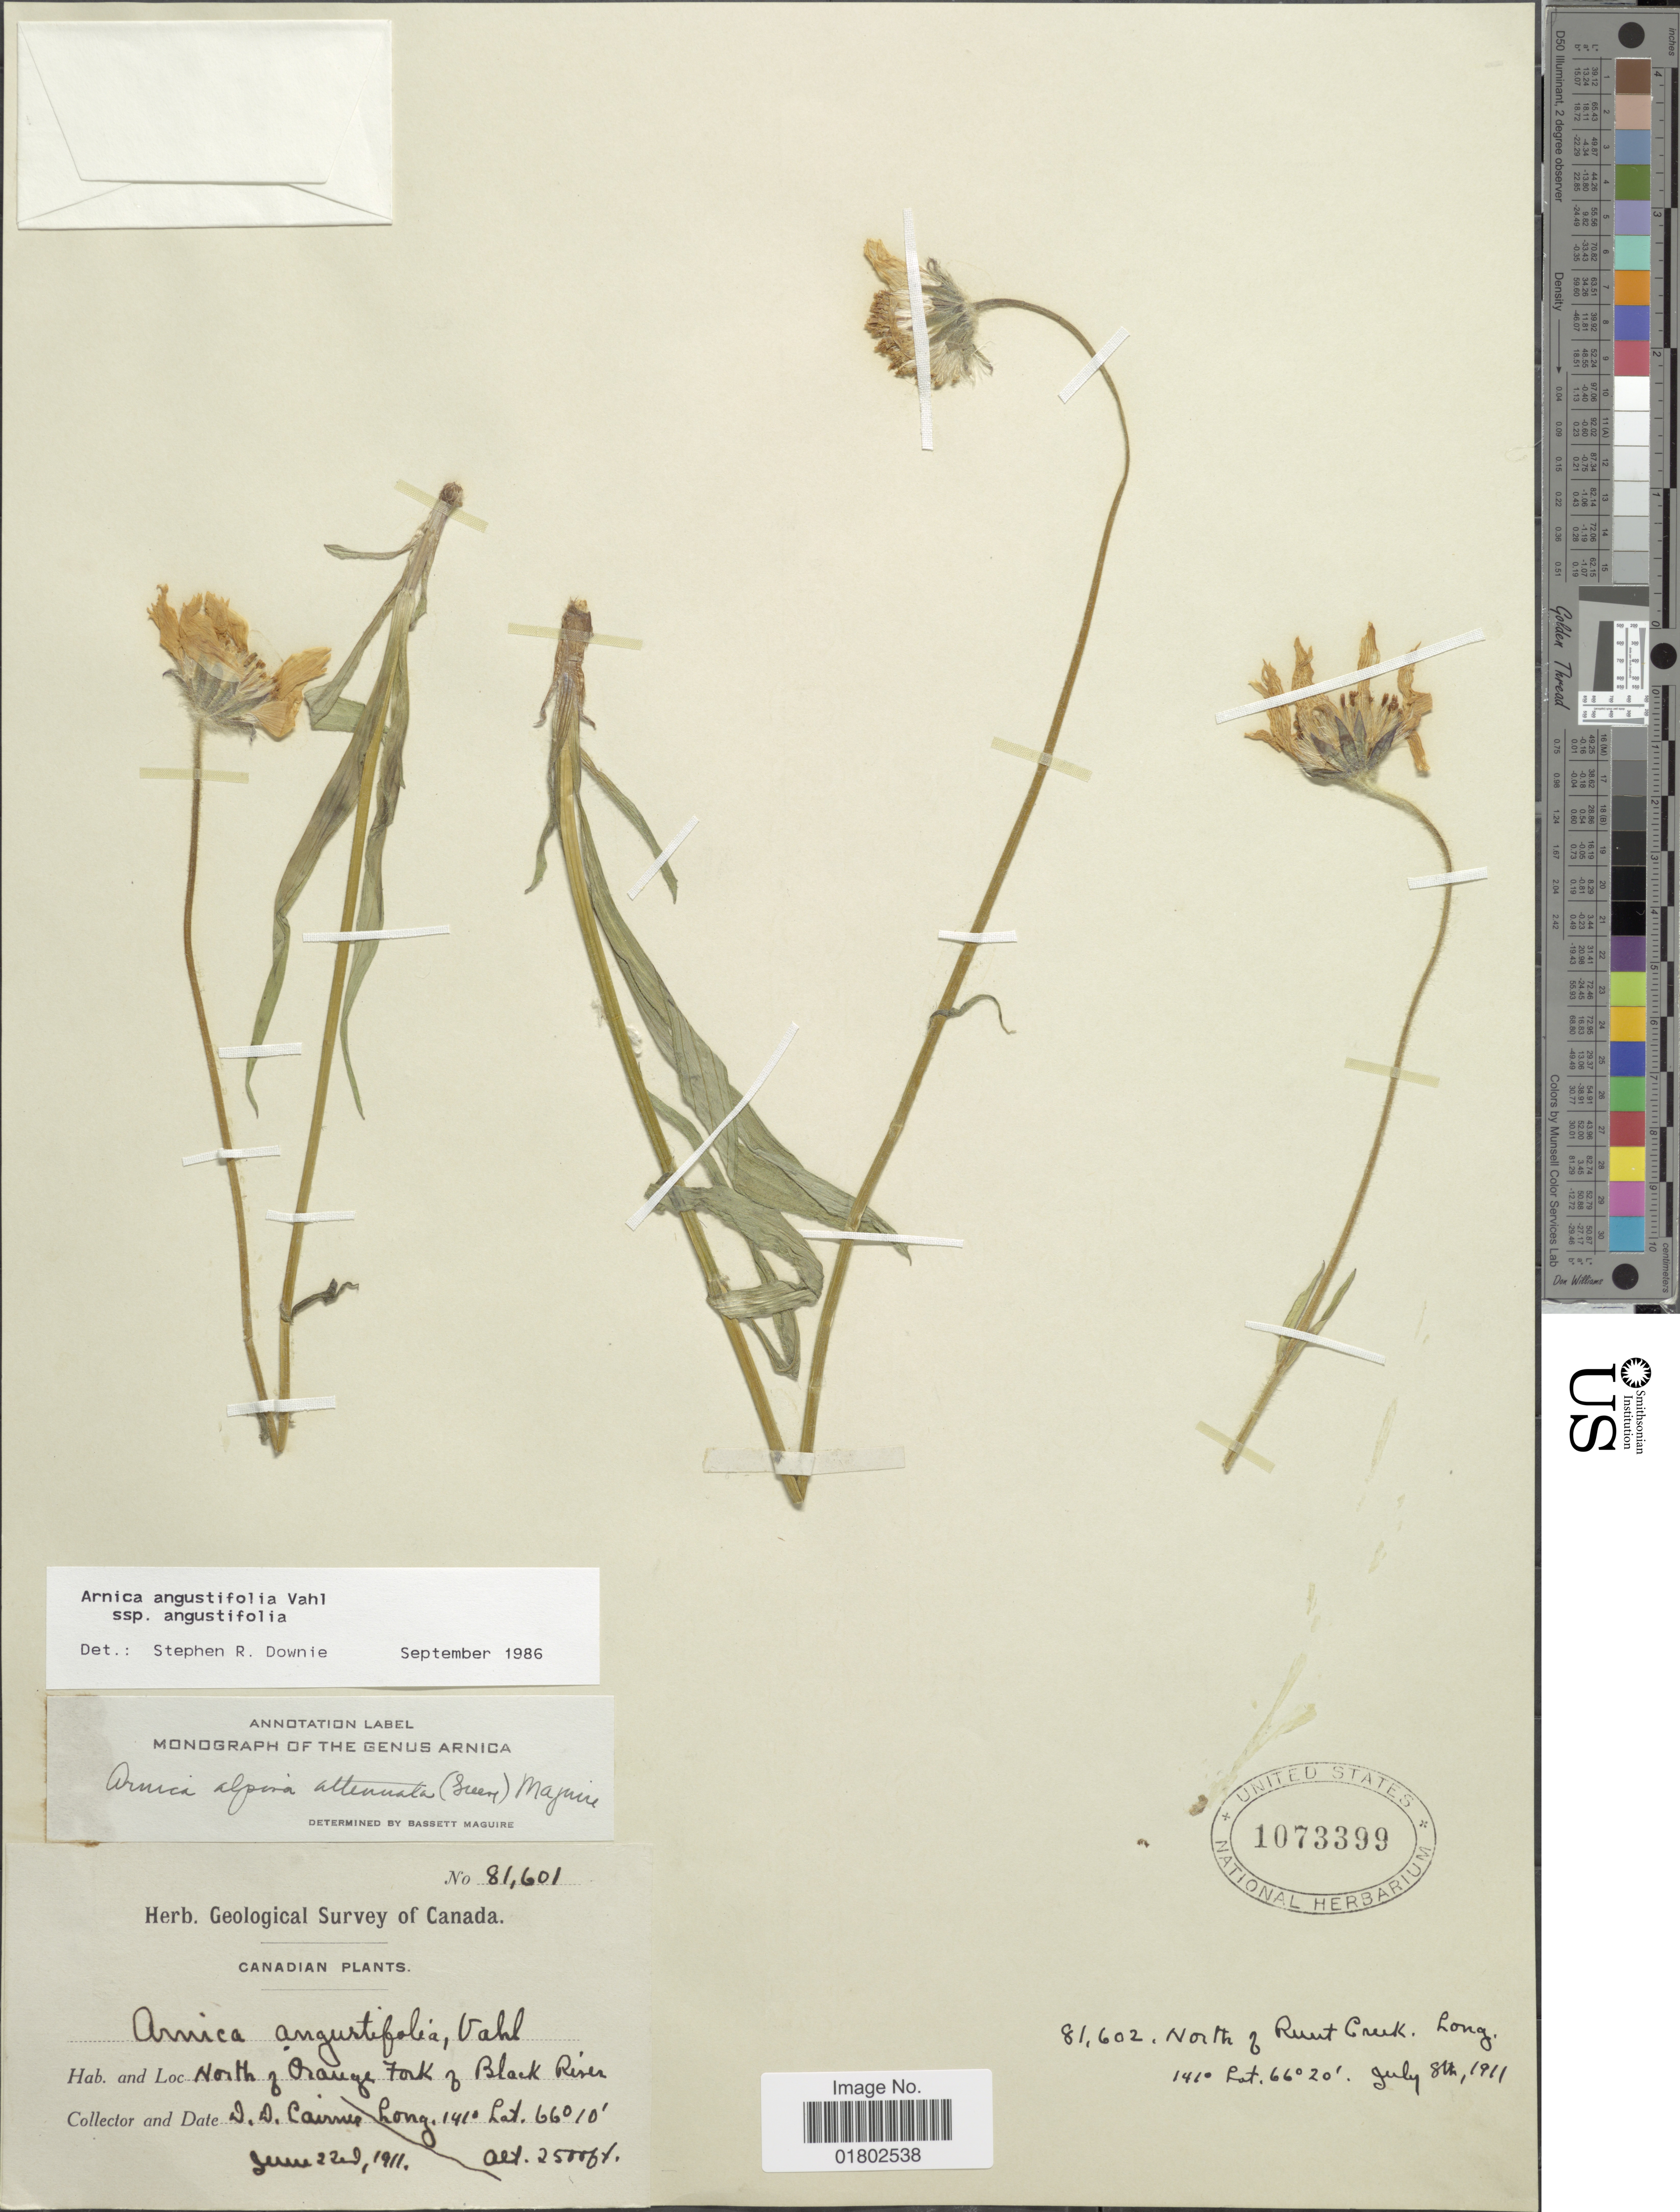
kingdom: Plantae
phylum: Tracheophyta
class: Magnoliopsida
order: Asterales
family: Asteraceae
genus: Arnica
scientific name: Arnica angustifolia subsp. angustifolia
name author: Vahl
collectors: D. Cairnes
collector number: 81601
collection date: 1911-06-22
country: Canada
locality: North of Orangge Fork of Black River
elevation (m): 762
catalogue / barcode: US 1073399